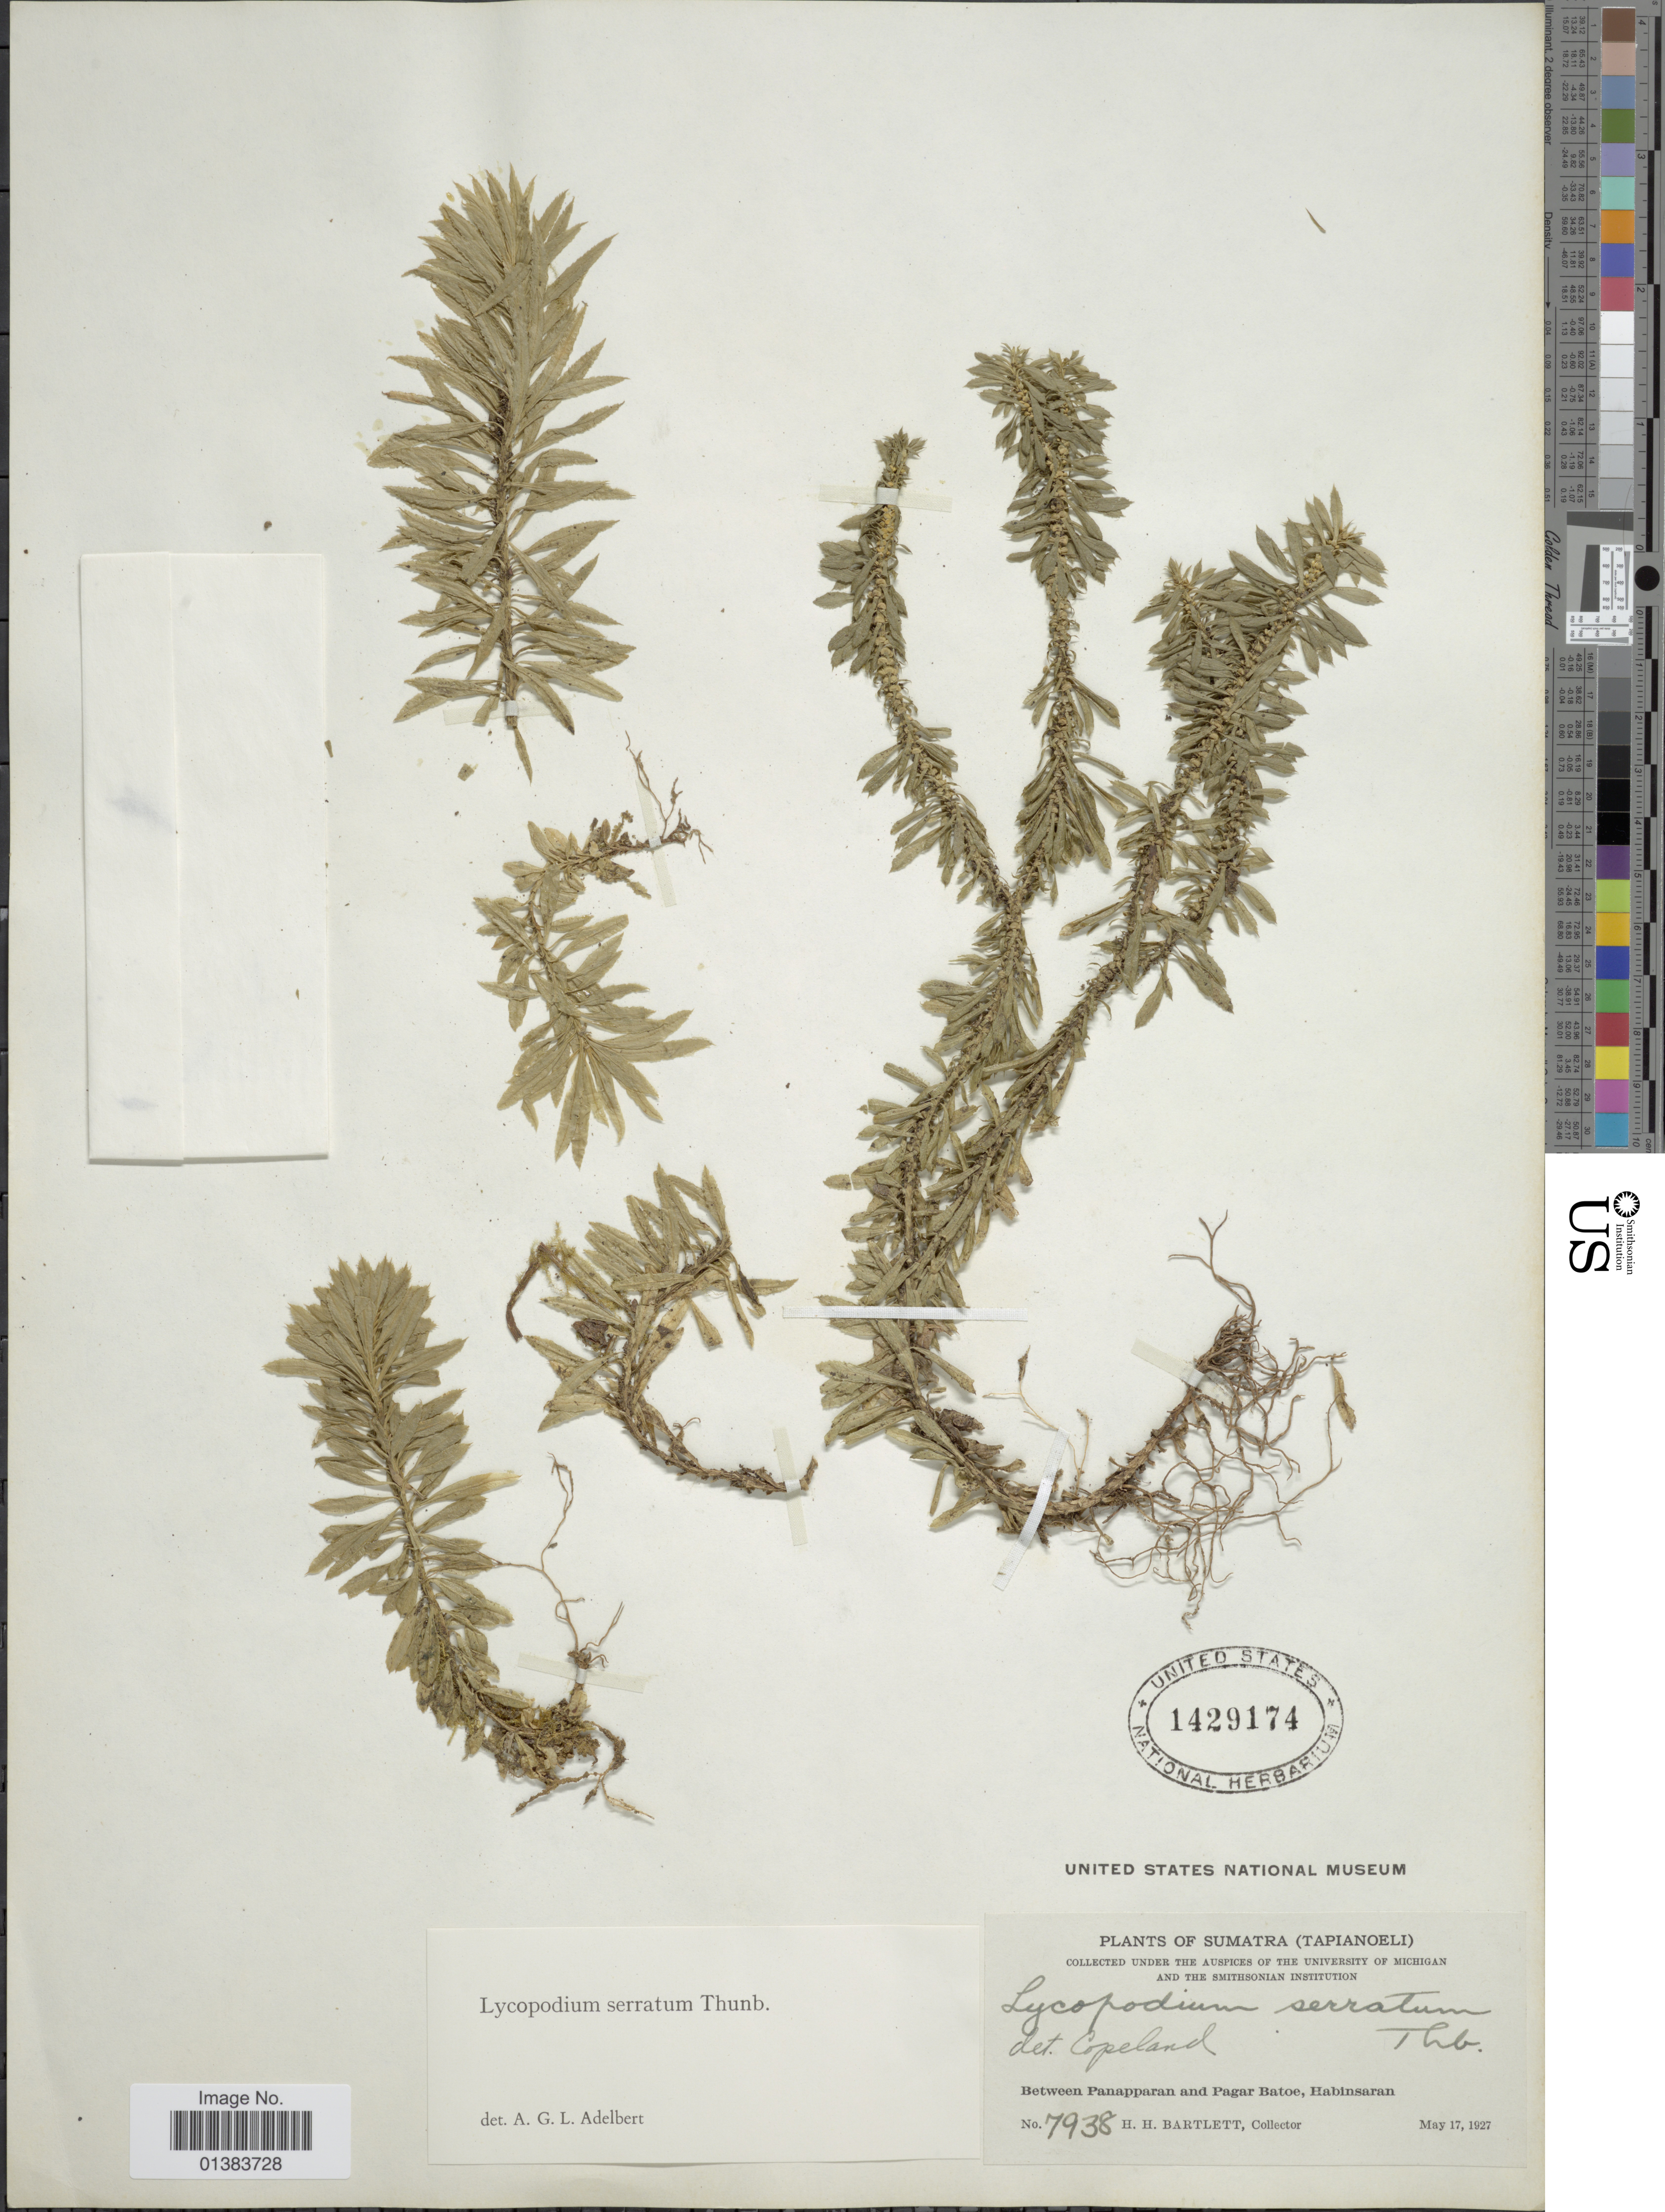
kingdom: Plantae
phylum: Tracheophyta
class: Lycopodiopsida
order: Lycopodiales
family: Lycopodiaceae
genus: Huperzia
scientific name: Huperzia serrata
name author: (Thunb.) Trevis.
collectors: H. H. Bartlett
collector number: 7938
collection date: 1927-05-17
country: Indonesia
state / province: Sumatra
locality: (Tapianoeli), Between Panapparan and Pagar Batoe, Habinsaran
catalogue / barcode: US 1429174